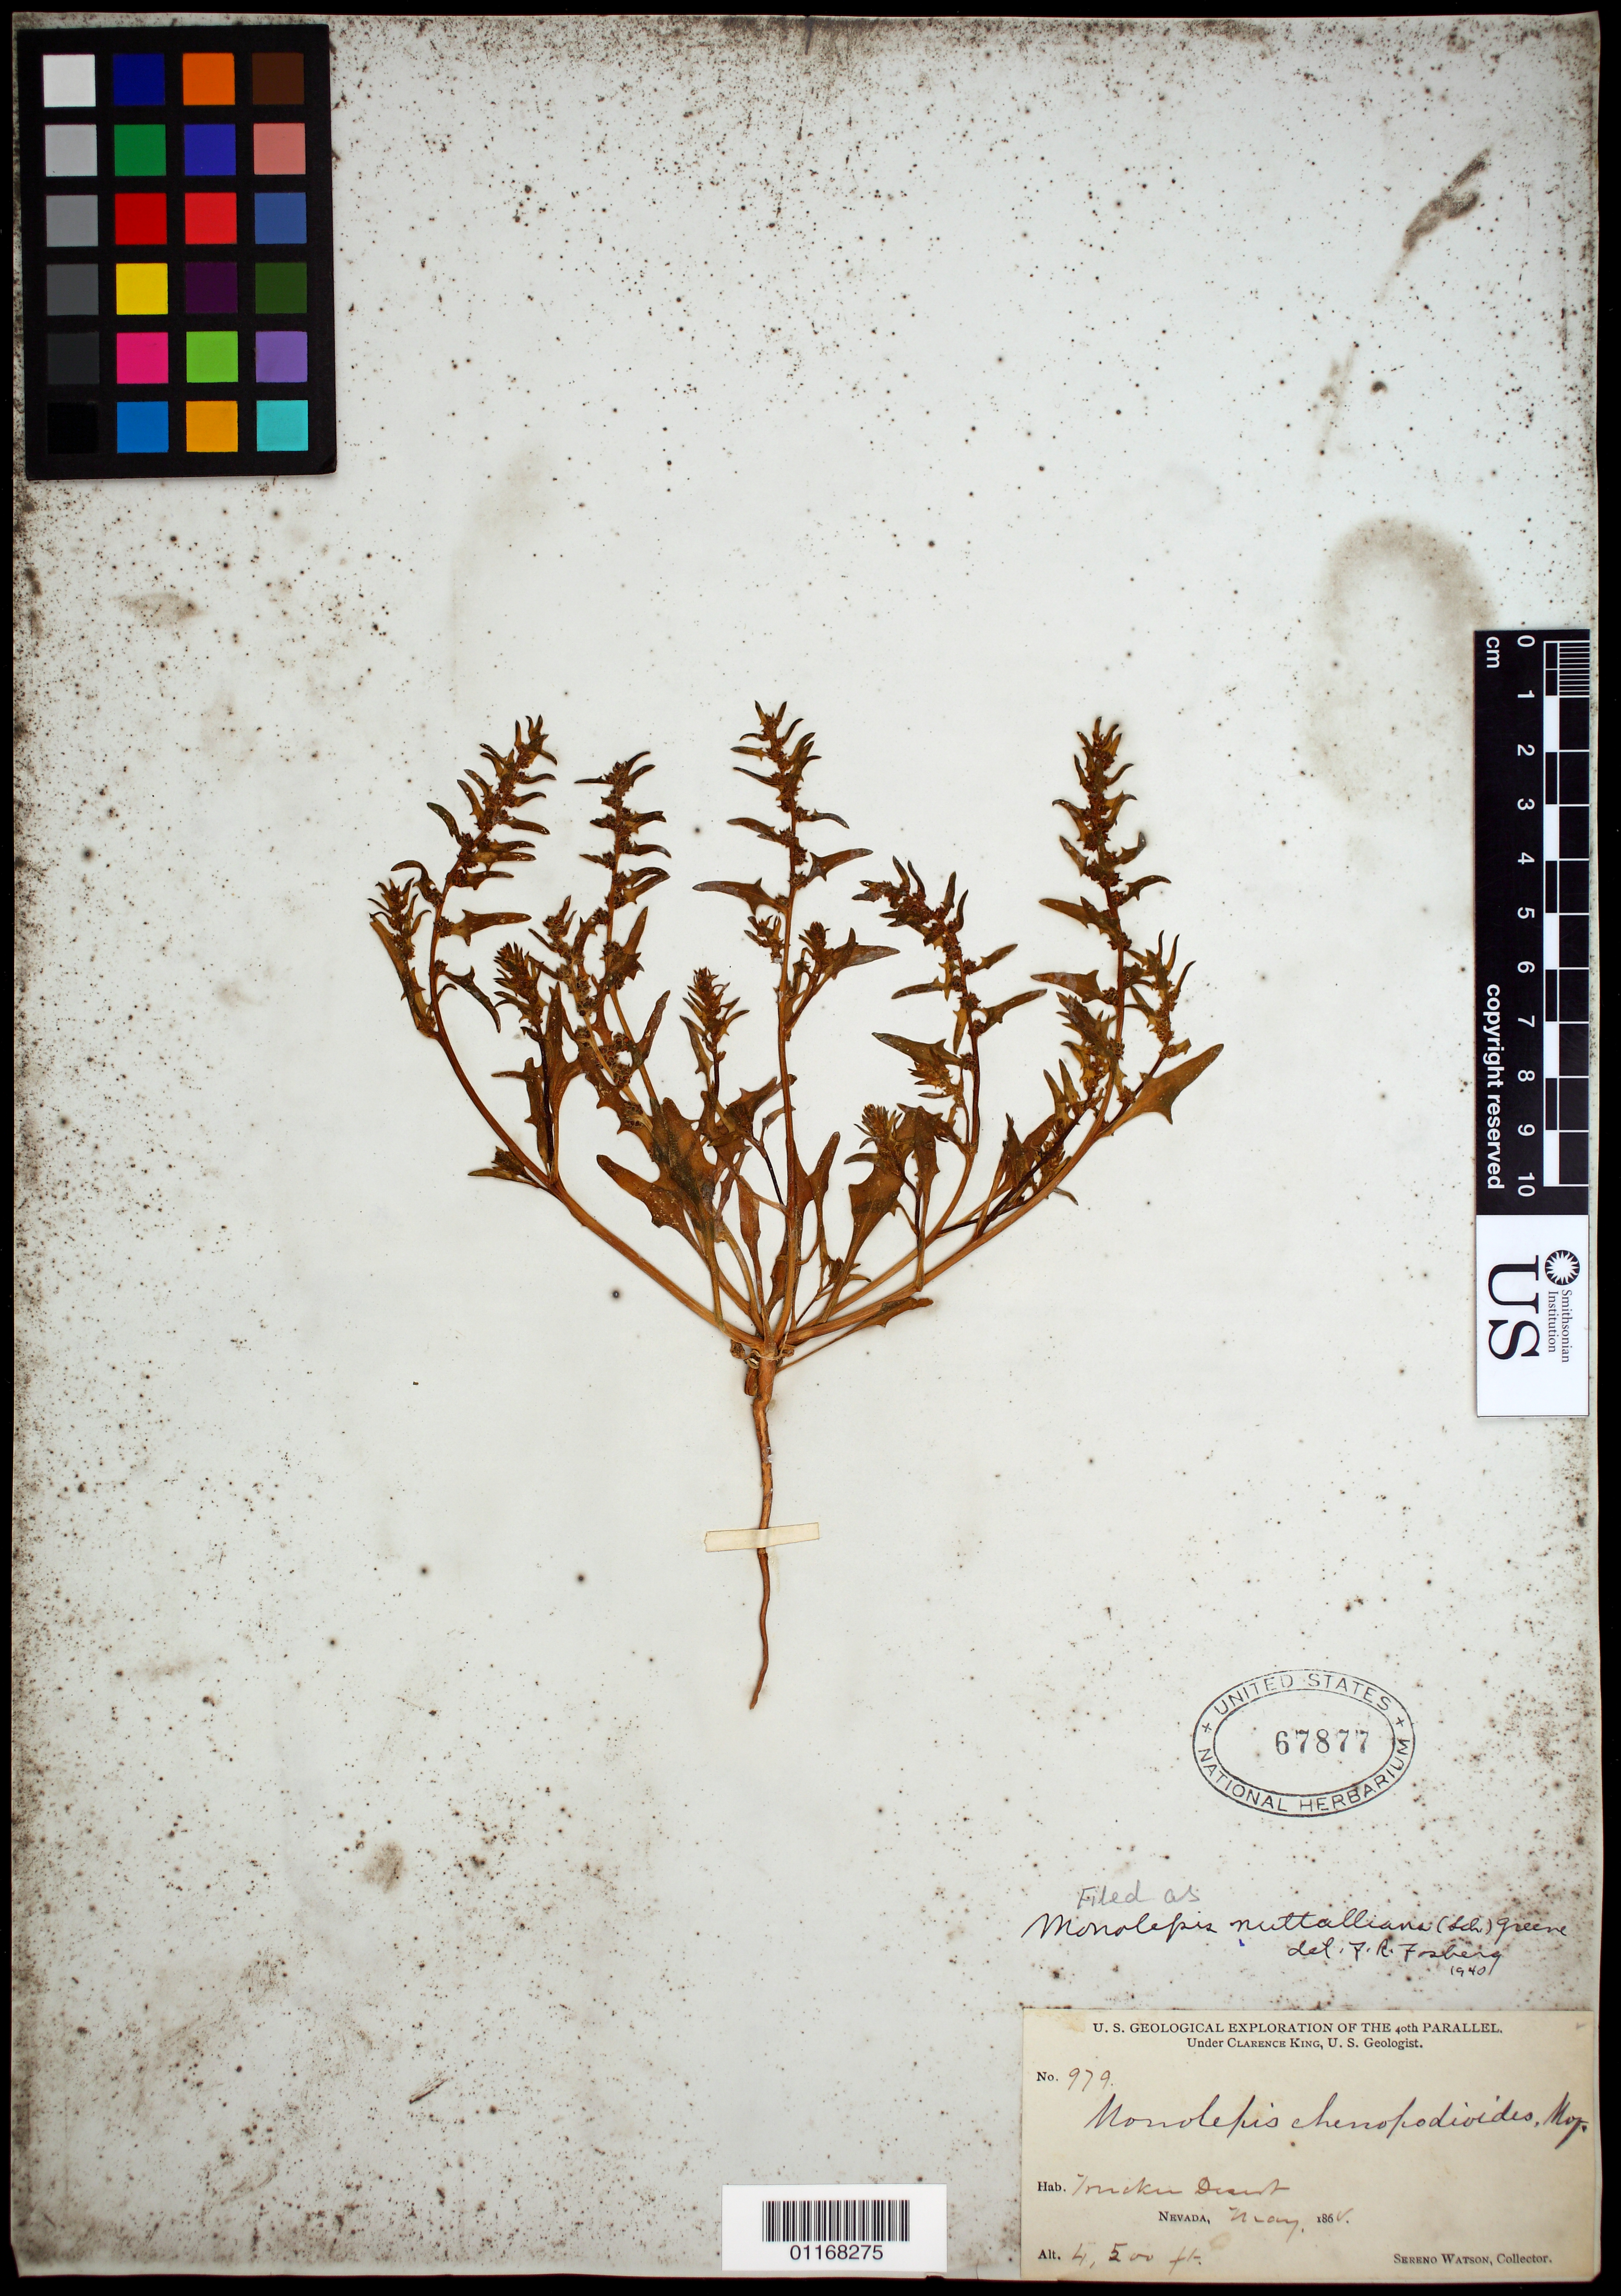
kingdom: Plantae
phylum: Tracheophyta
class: Magnoliopsida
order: Caryophyllales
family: Amaranthaceae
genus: Blitum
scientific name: Blitum nuttallianum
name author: Schult.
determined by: U.S. National Herbarium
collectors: S. Watson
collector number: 979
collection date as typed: May 1868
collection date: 1868-05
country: United States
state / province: Nevada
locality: Truckee Desert.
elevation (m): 1372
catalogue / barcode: US 67877